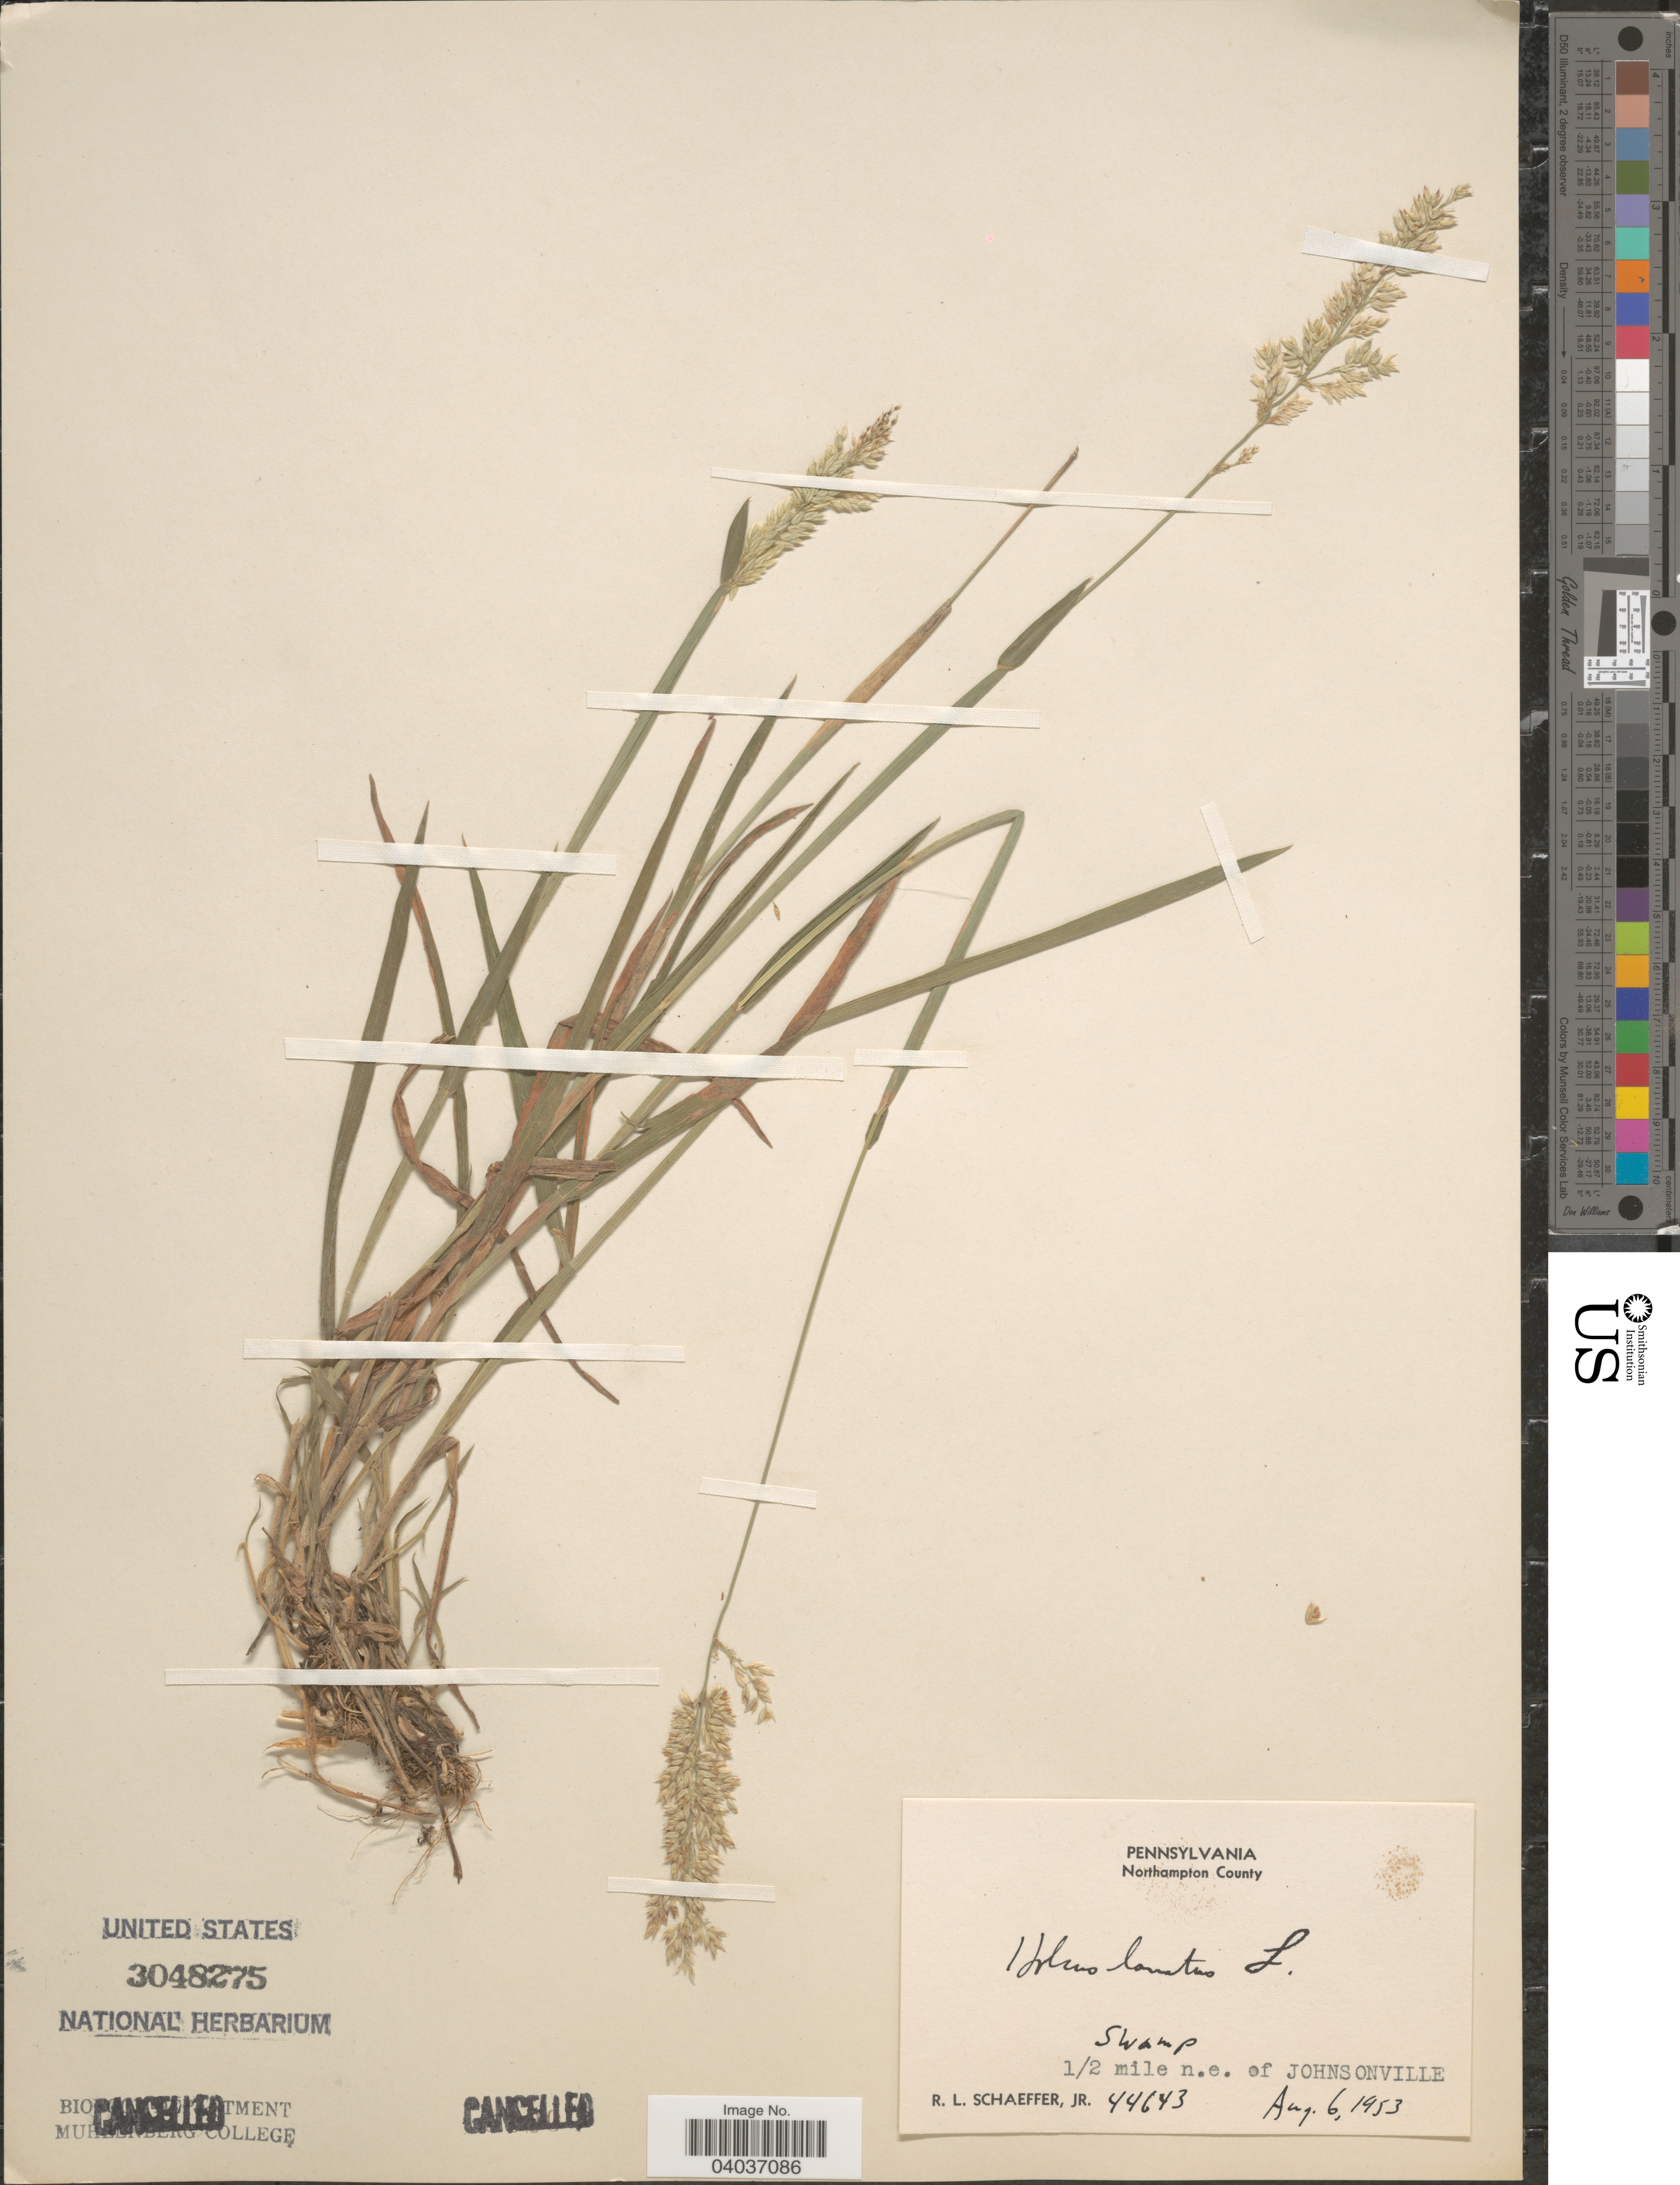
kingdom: Plantae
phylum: Tracheophyta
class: Liliopsida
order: Poales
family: Poaceae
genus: Holcus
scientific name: Holcus lanatus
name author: L.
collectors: R. L. Schaeffer Jr.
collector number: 44643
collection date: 1953-08-06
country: United States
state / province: Pennsylvania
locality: Northampton County. 1/2 mile n.e. of Johnsonville.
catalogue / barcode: US 3048275